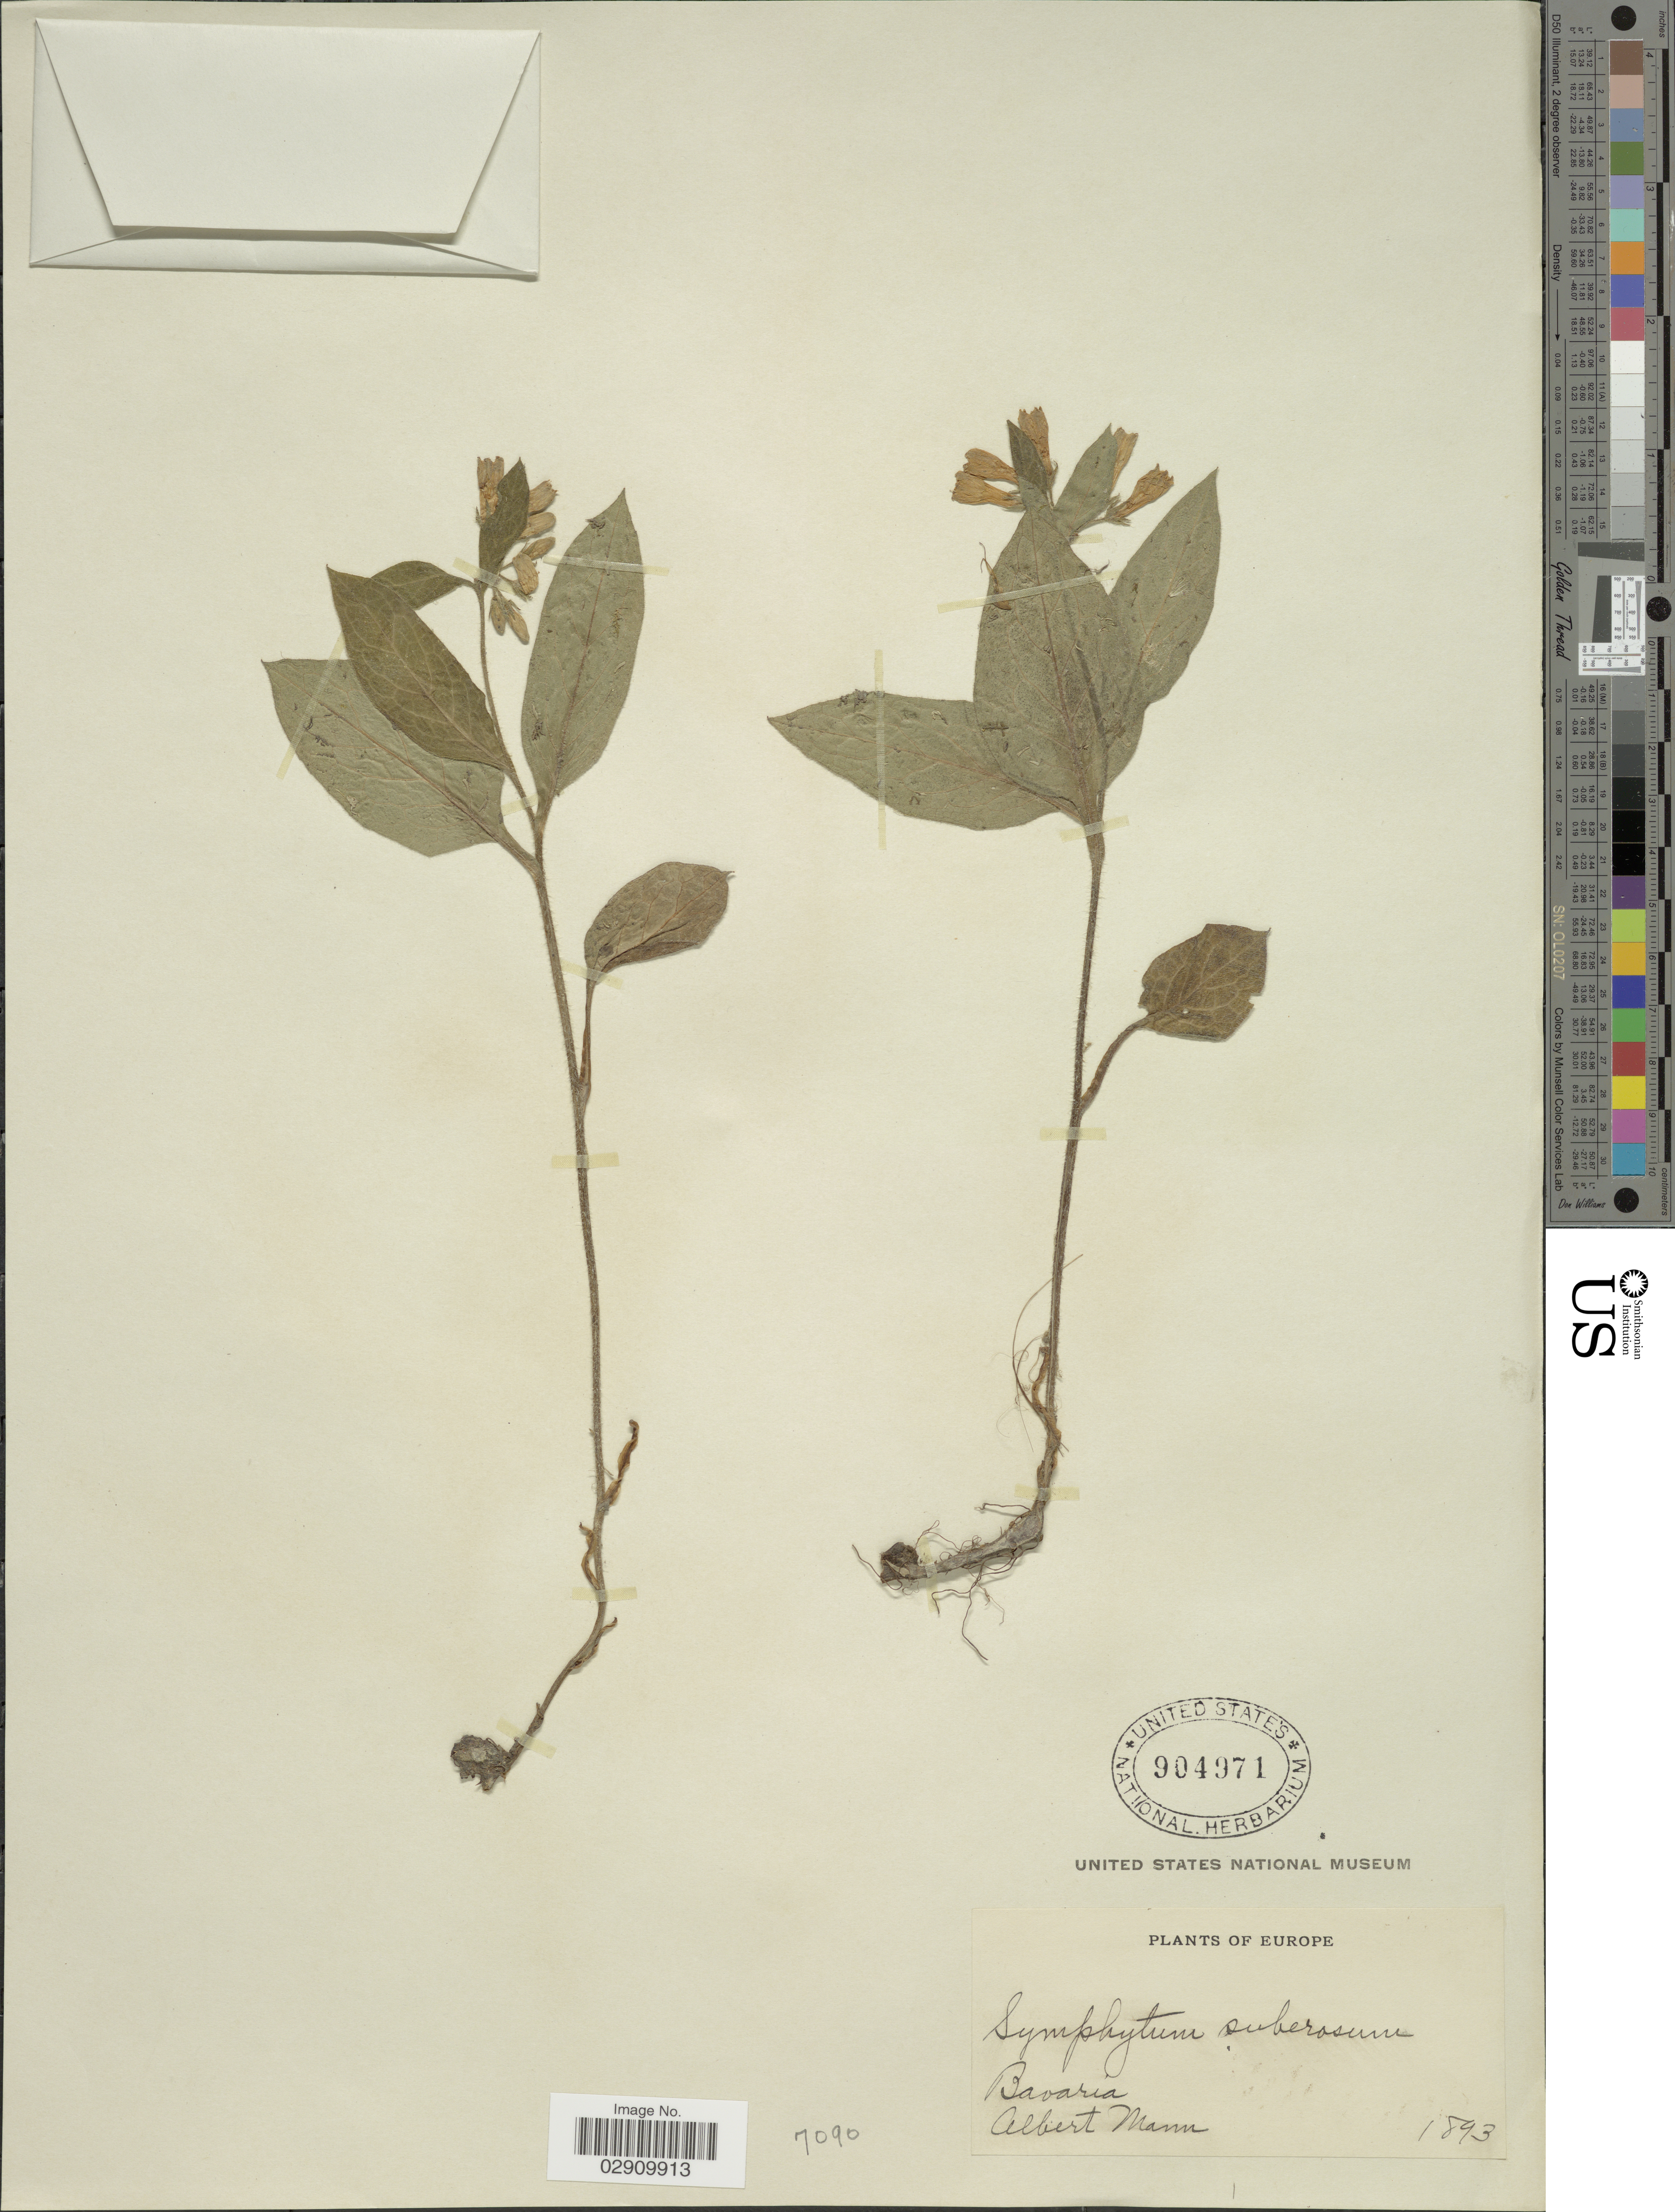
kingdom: Plantae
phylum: Tracheophyta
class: Magnoliopsida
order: Boraginales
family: Boraginaceae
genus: Symphytum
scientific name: Symphytum tuberosum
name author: L.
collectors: A. Mann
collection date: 1893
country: Germany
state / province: Bayern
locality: Bavaria.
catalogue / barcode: US 904971